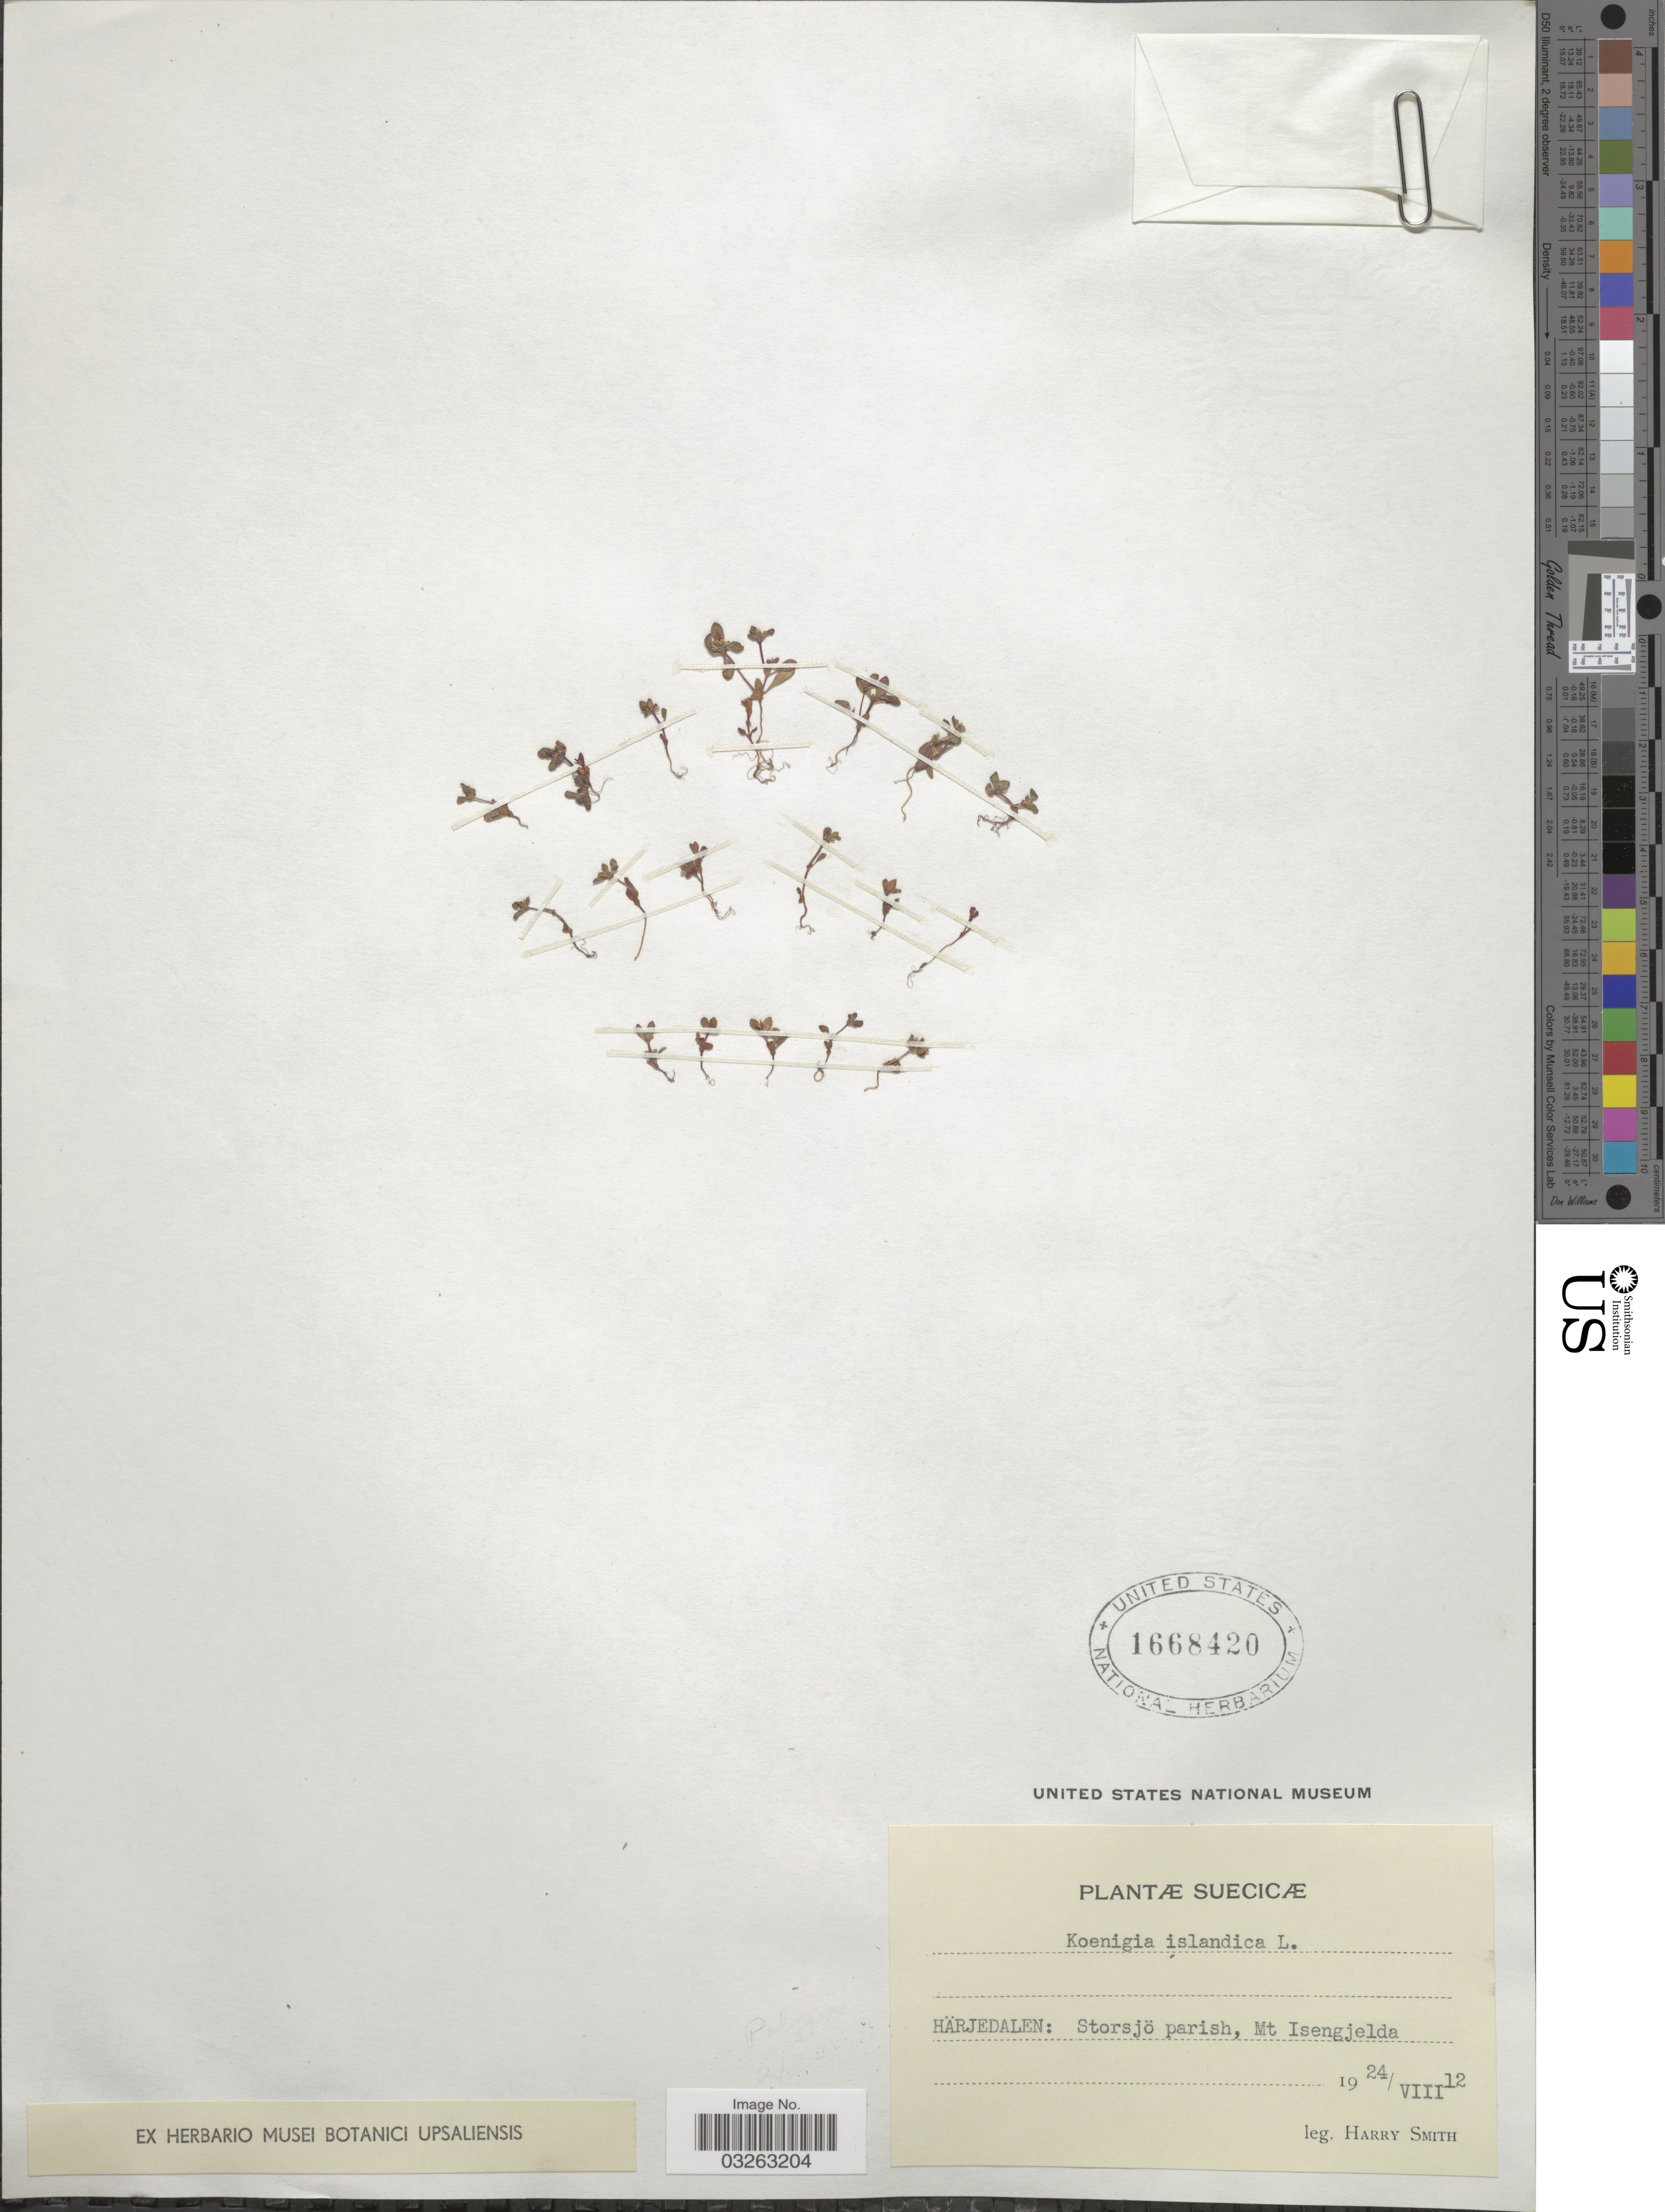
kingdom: Plantae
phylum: Tracheophyta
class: Magnoliopsida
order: Caryophyllales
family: Polygonaceae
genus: Koenigia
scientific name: Koenigia islandica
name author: L.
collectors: H. Smith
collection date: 1912-08-24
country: Sweden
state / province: Jamtland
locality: Suecicæ. Härjedalen: Storsjö parish, Mt. Isengjelda.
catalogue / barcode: US 1668420